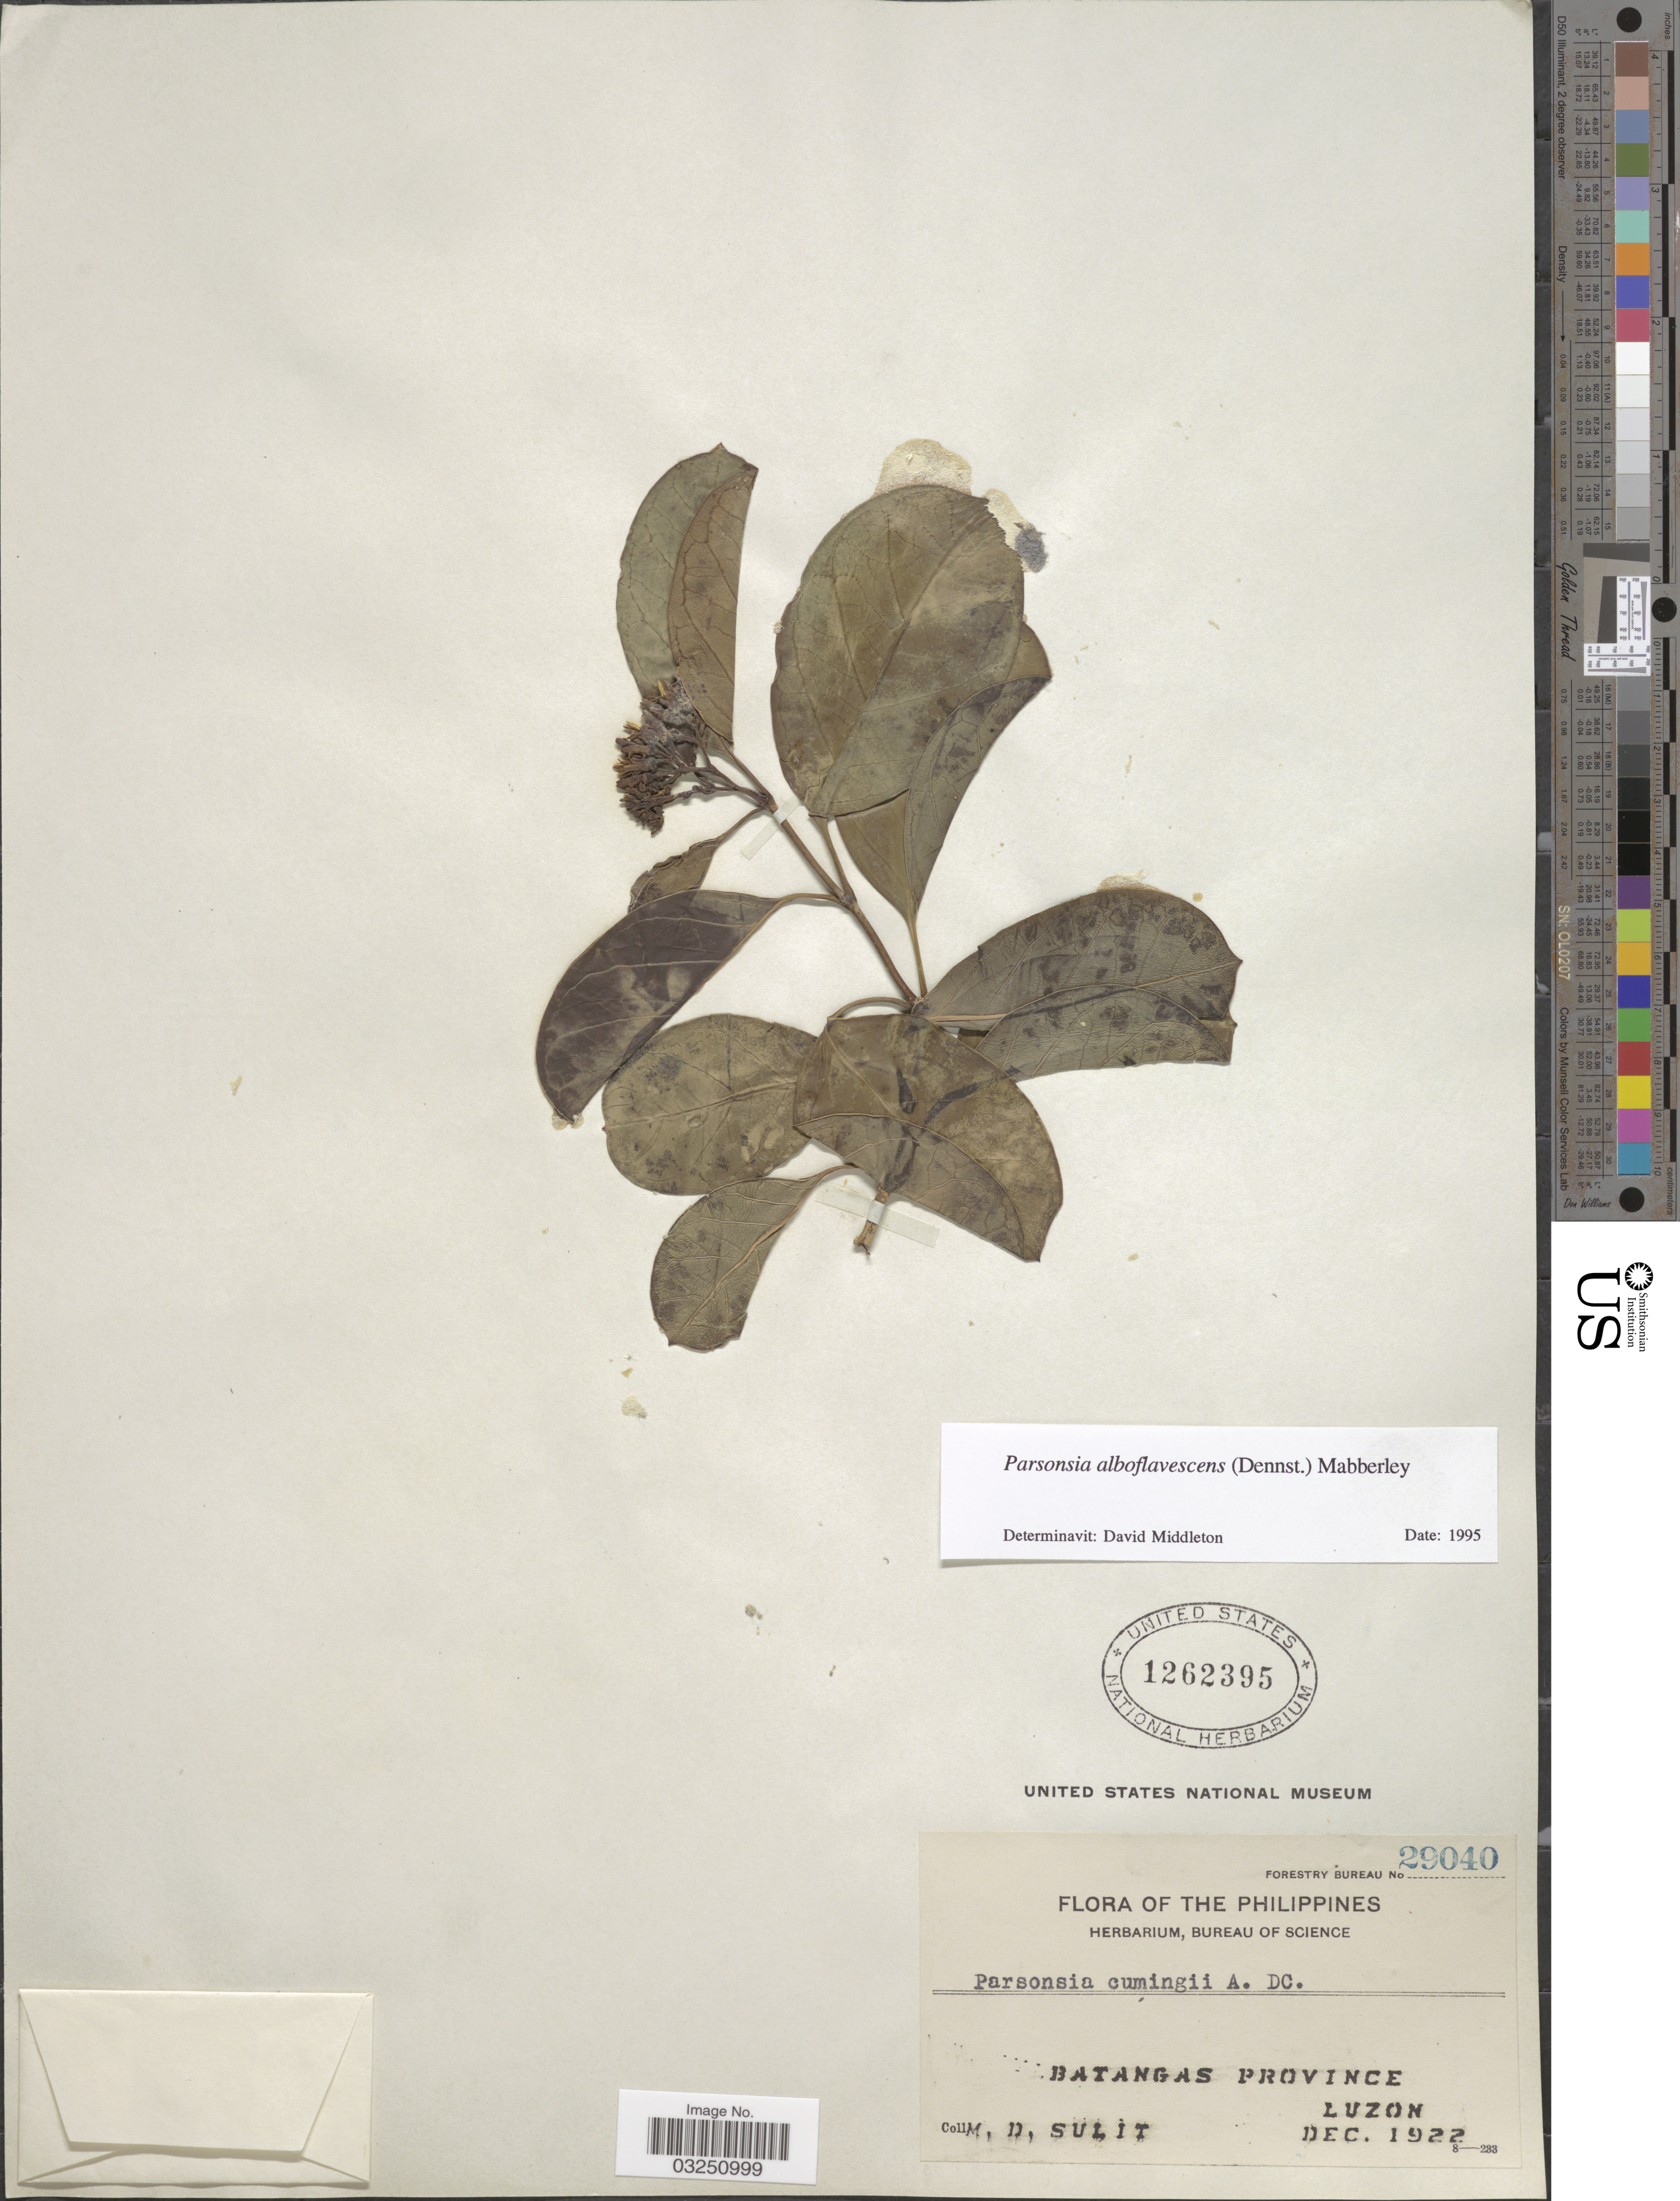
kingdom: Plantae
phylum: Tracheophyta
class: Magnoliopsida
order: Gentianales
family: Apocynaceae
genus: Parsonsia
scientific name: Parsonsia alboflavescens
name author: (Dennst.) Mabberley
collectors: M. Sulit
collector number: Forestry Bureau 29040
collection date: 1922-12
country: Philippines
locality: Batangas Province Luzon.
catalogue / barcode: US 1262395